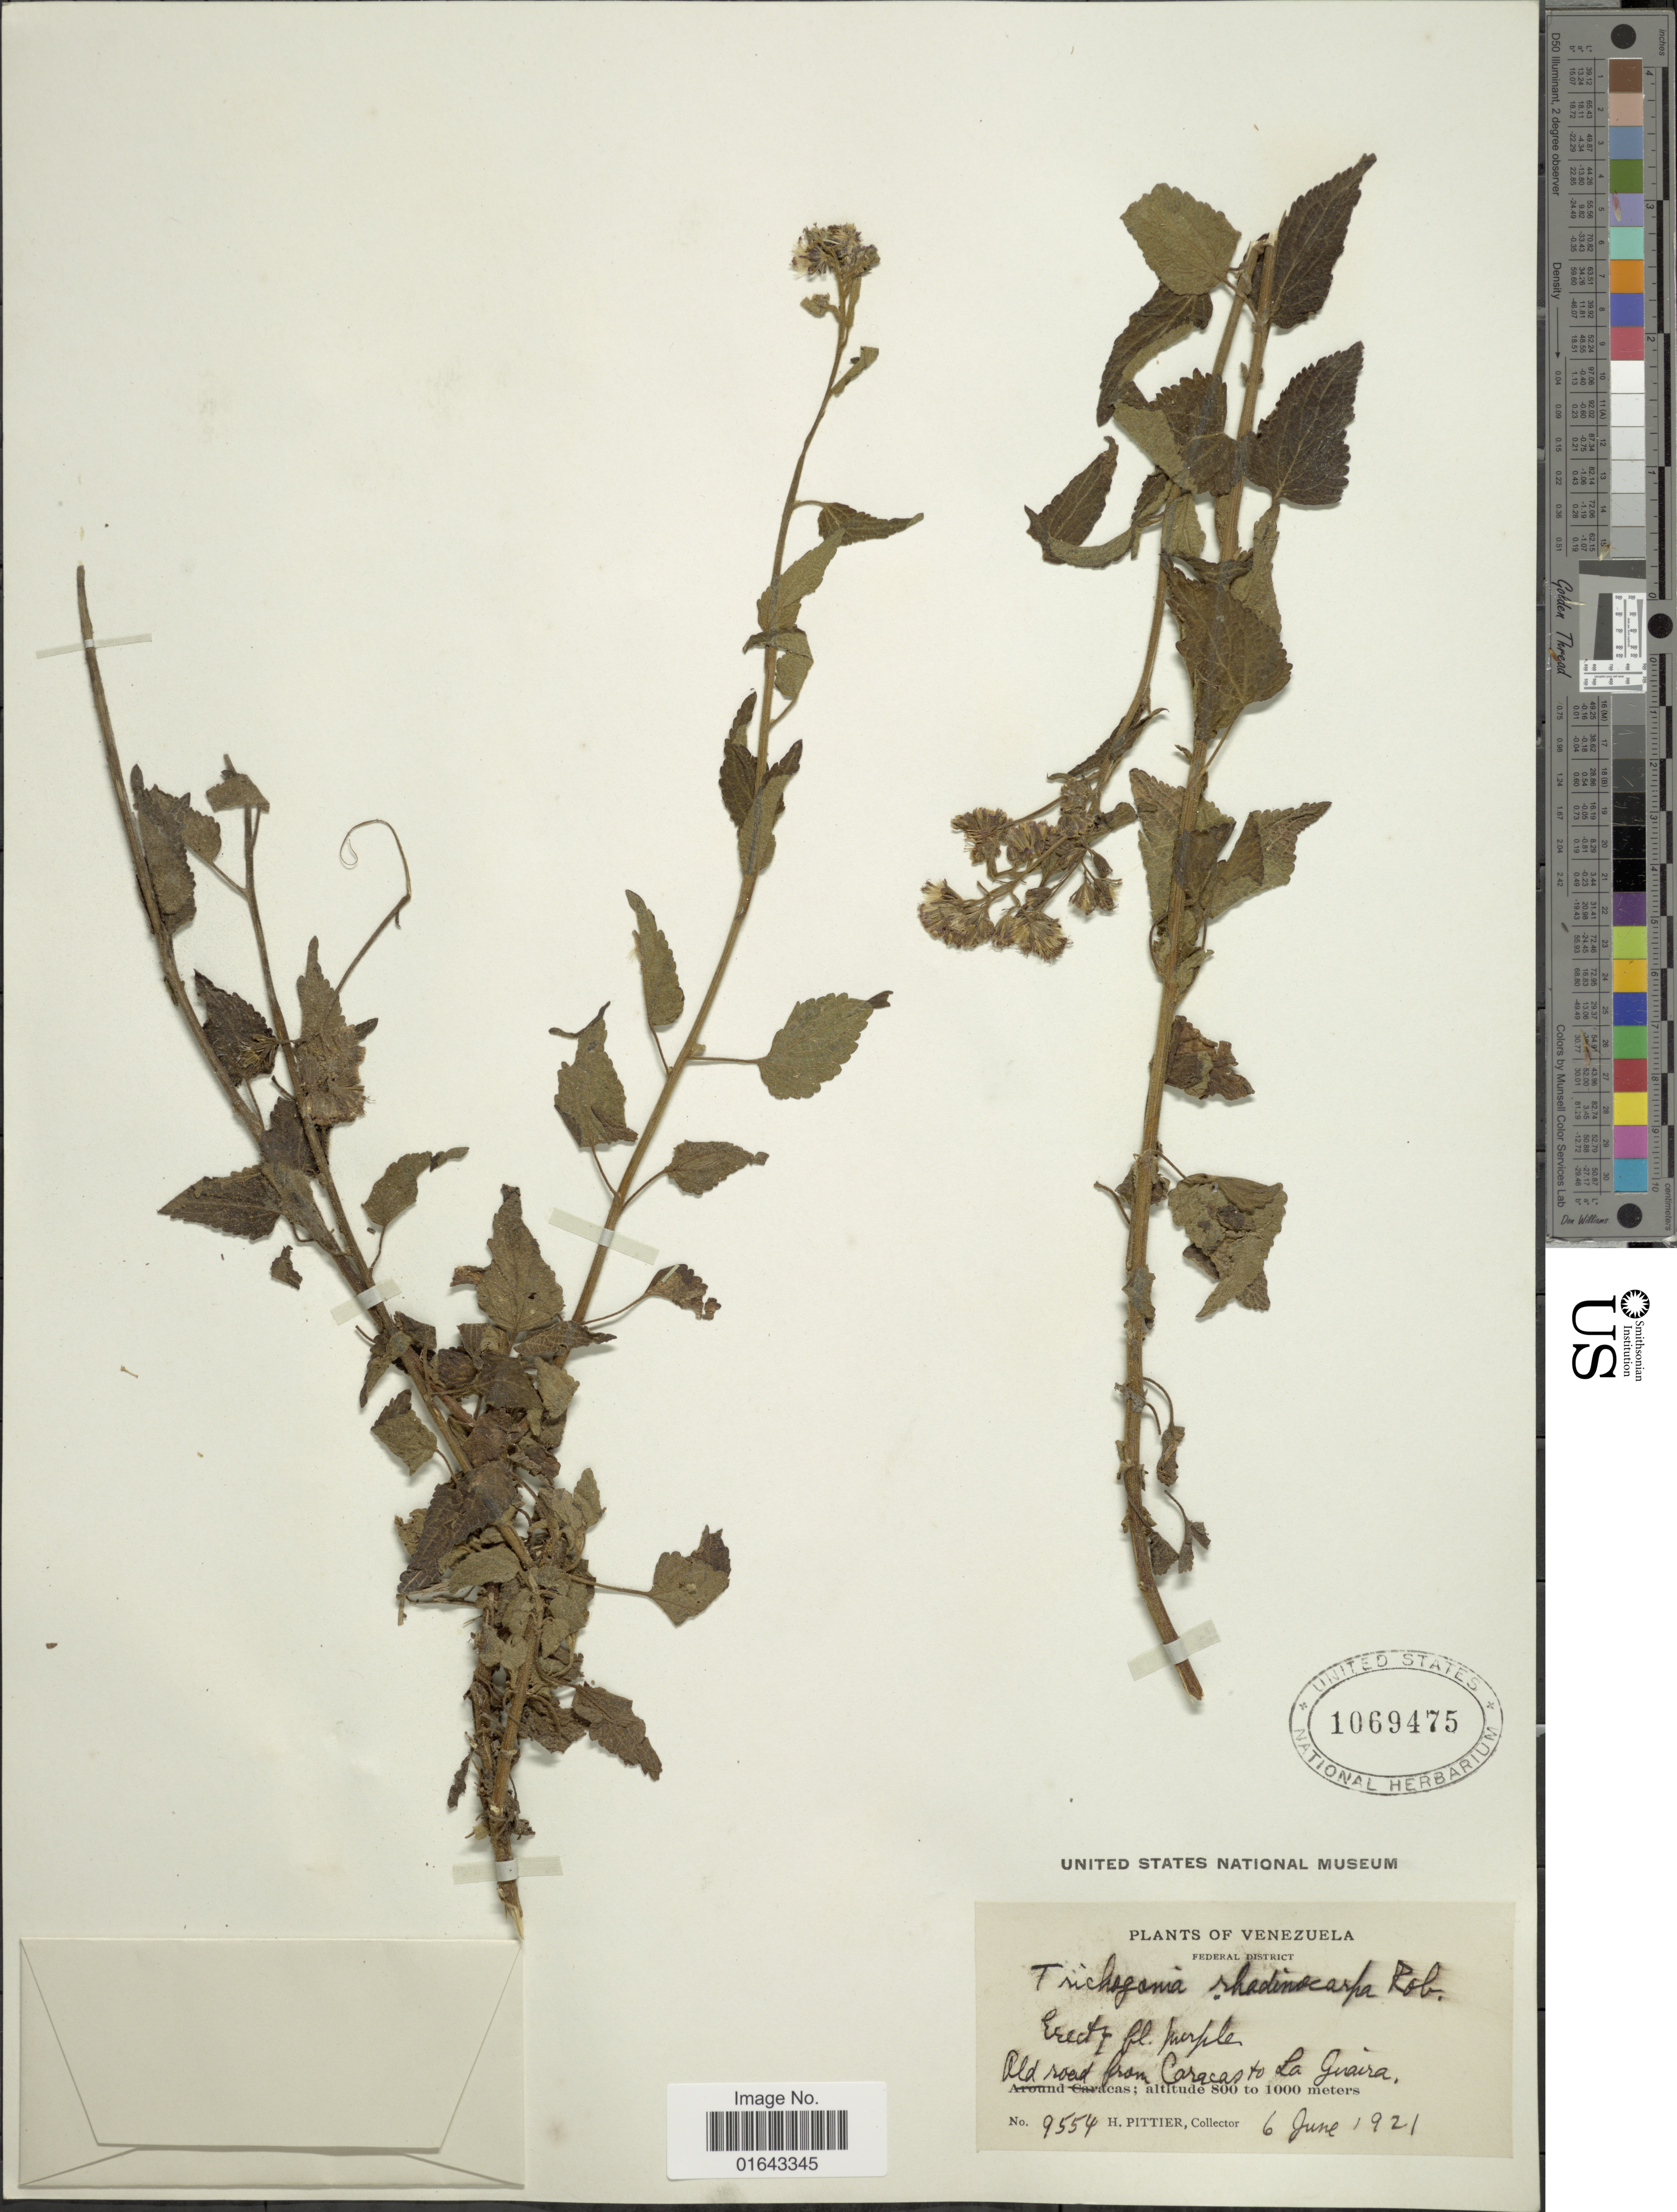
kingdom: Plantae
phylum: Tracheophyta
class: Magnoliopsida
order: Asterales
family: Asteraceae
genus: Trichogonia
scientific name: Trichogonia rhadinocarpa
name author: B.L. Rob.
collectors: H. F. Pittier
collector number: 9554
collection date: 1921-06-06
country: Venezuela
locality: Federal District. Old road from Caracas to La Guaira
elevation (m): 800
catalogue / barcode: US 1069475